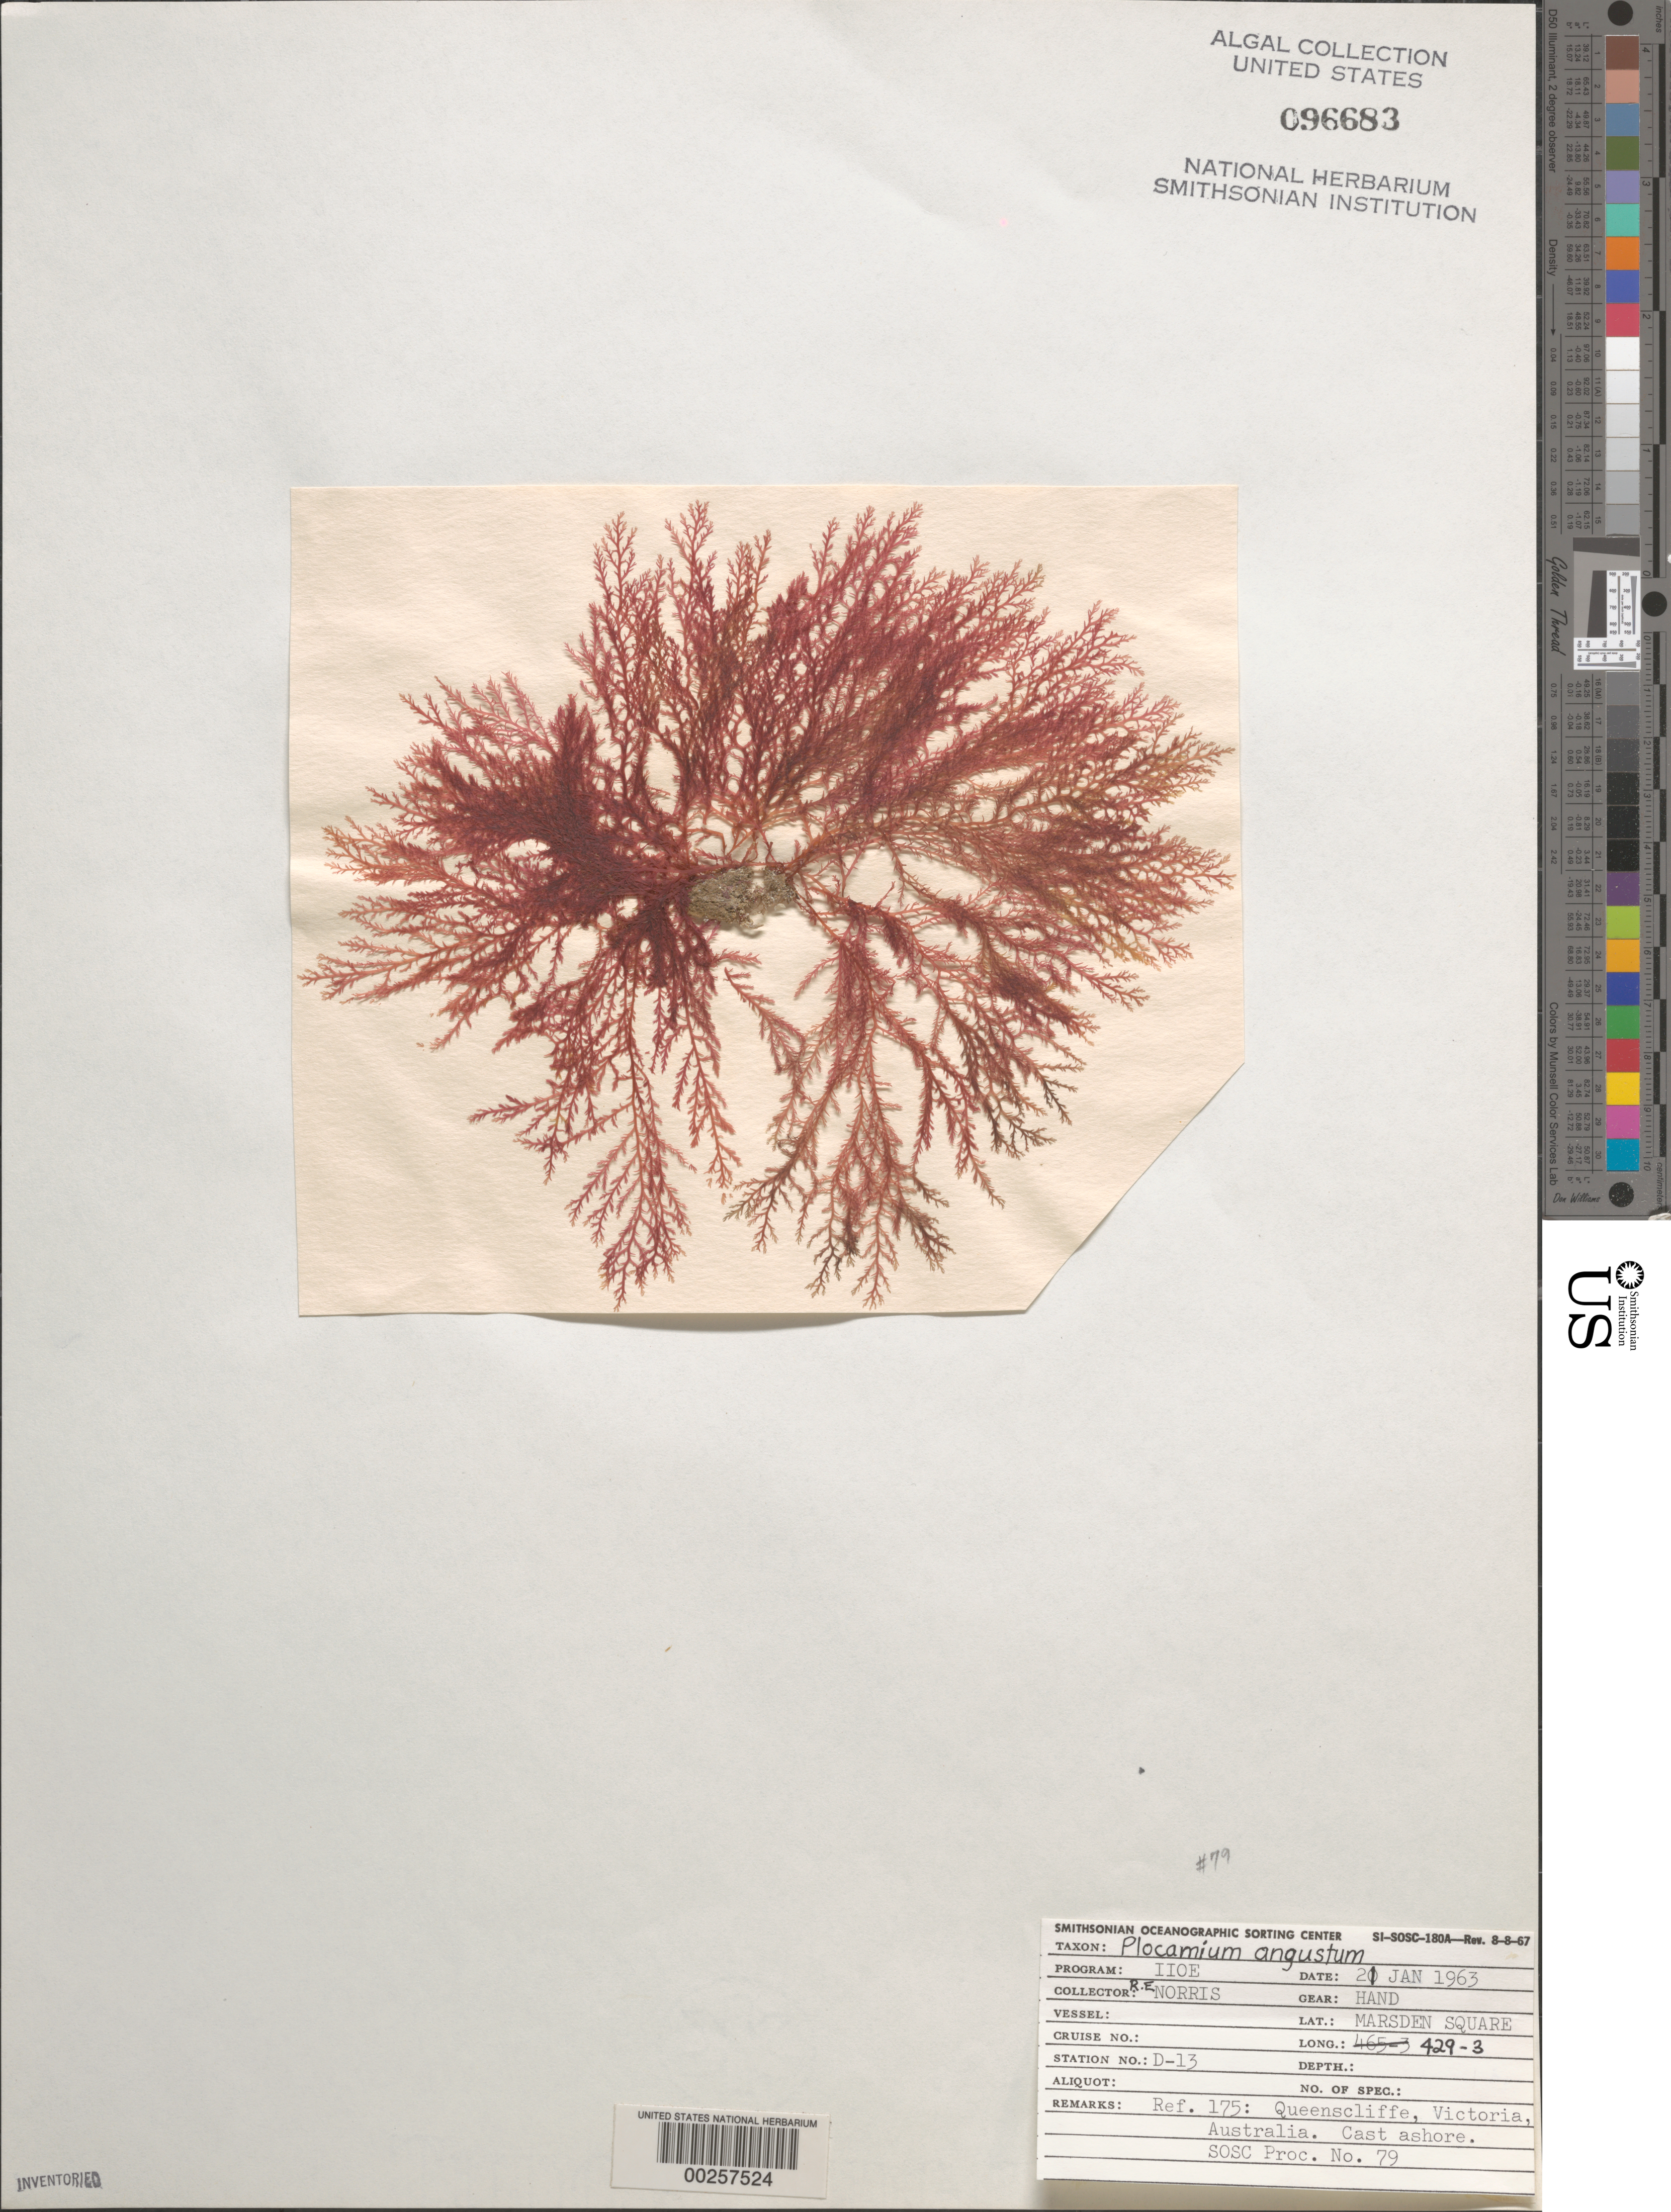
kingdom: Plantae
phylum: Rhodophyta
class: Florideophyceae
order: Plocamiales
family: Plocamiaceae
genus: Plocamium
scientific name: Plocamium angustum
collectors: R. E. Norris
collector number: Station D-13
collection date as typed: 21 Jan 1963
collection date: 1963-01-21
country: Australia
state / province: Victoria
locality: Queenscliffe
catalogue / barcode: US 96683